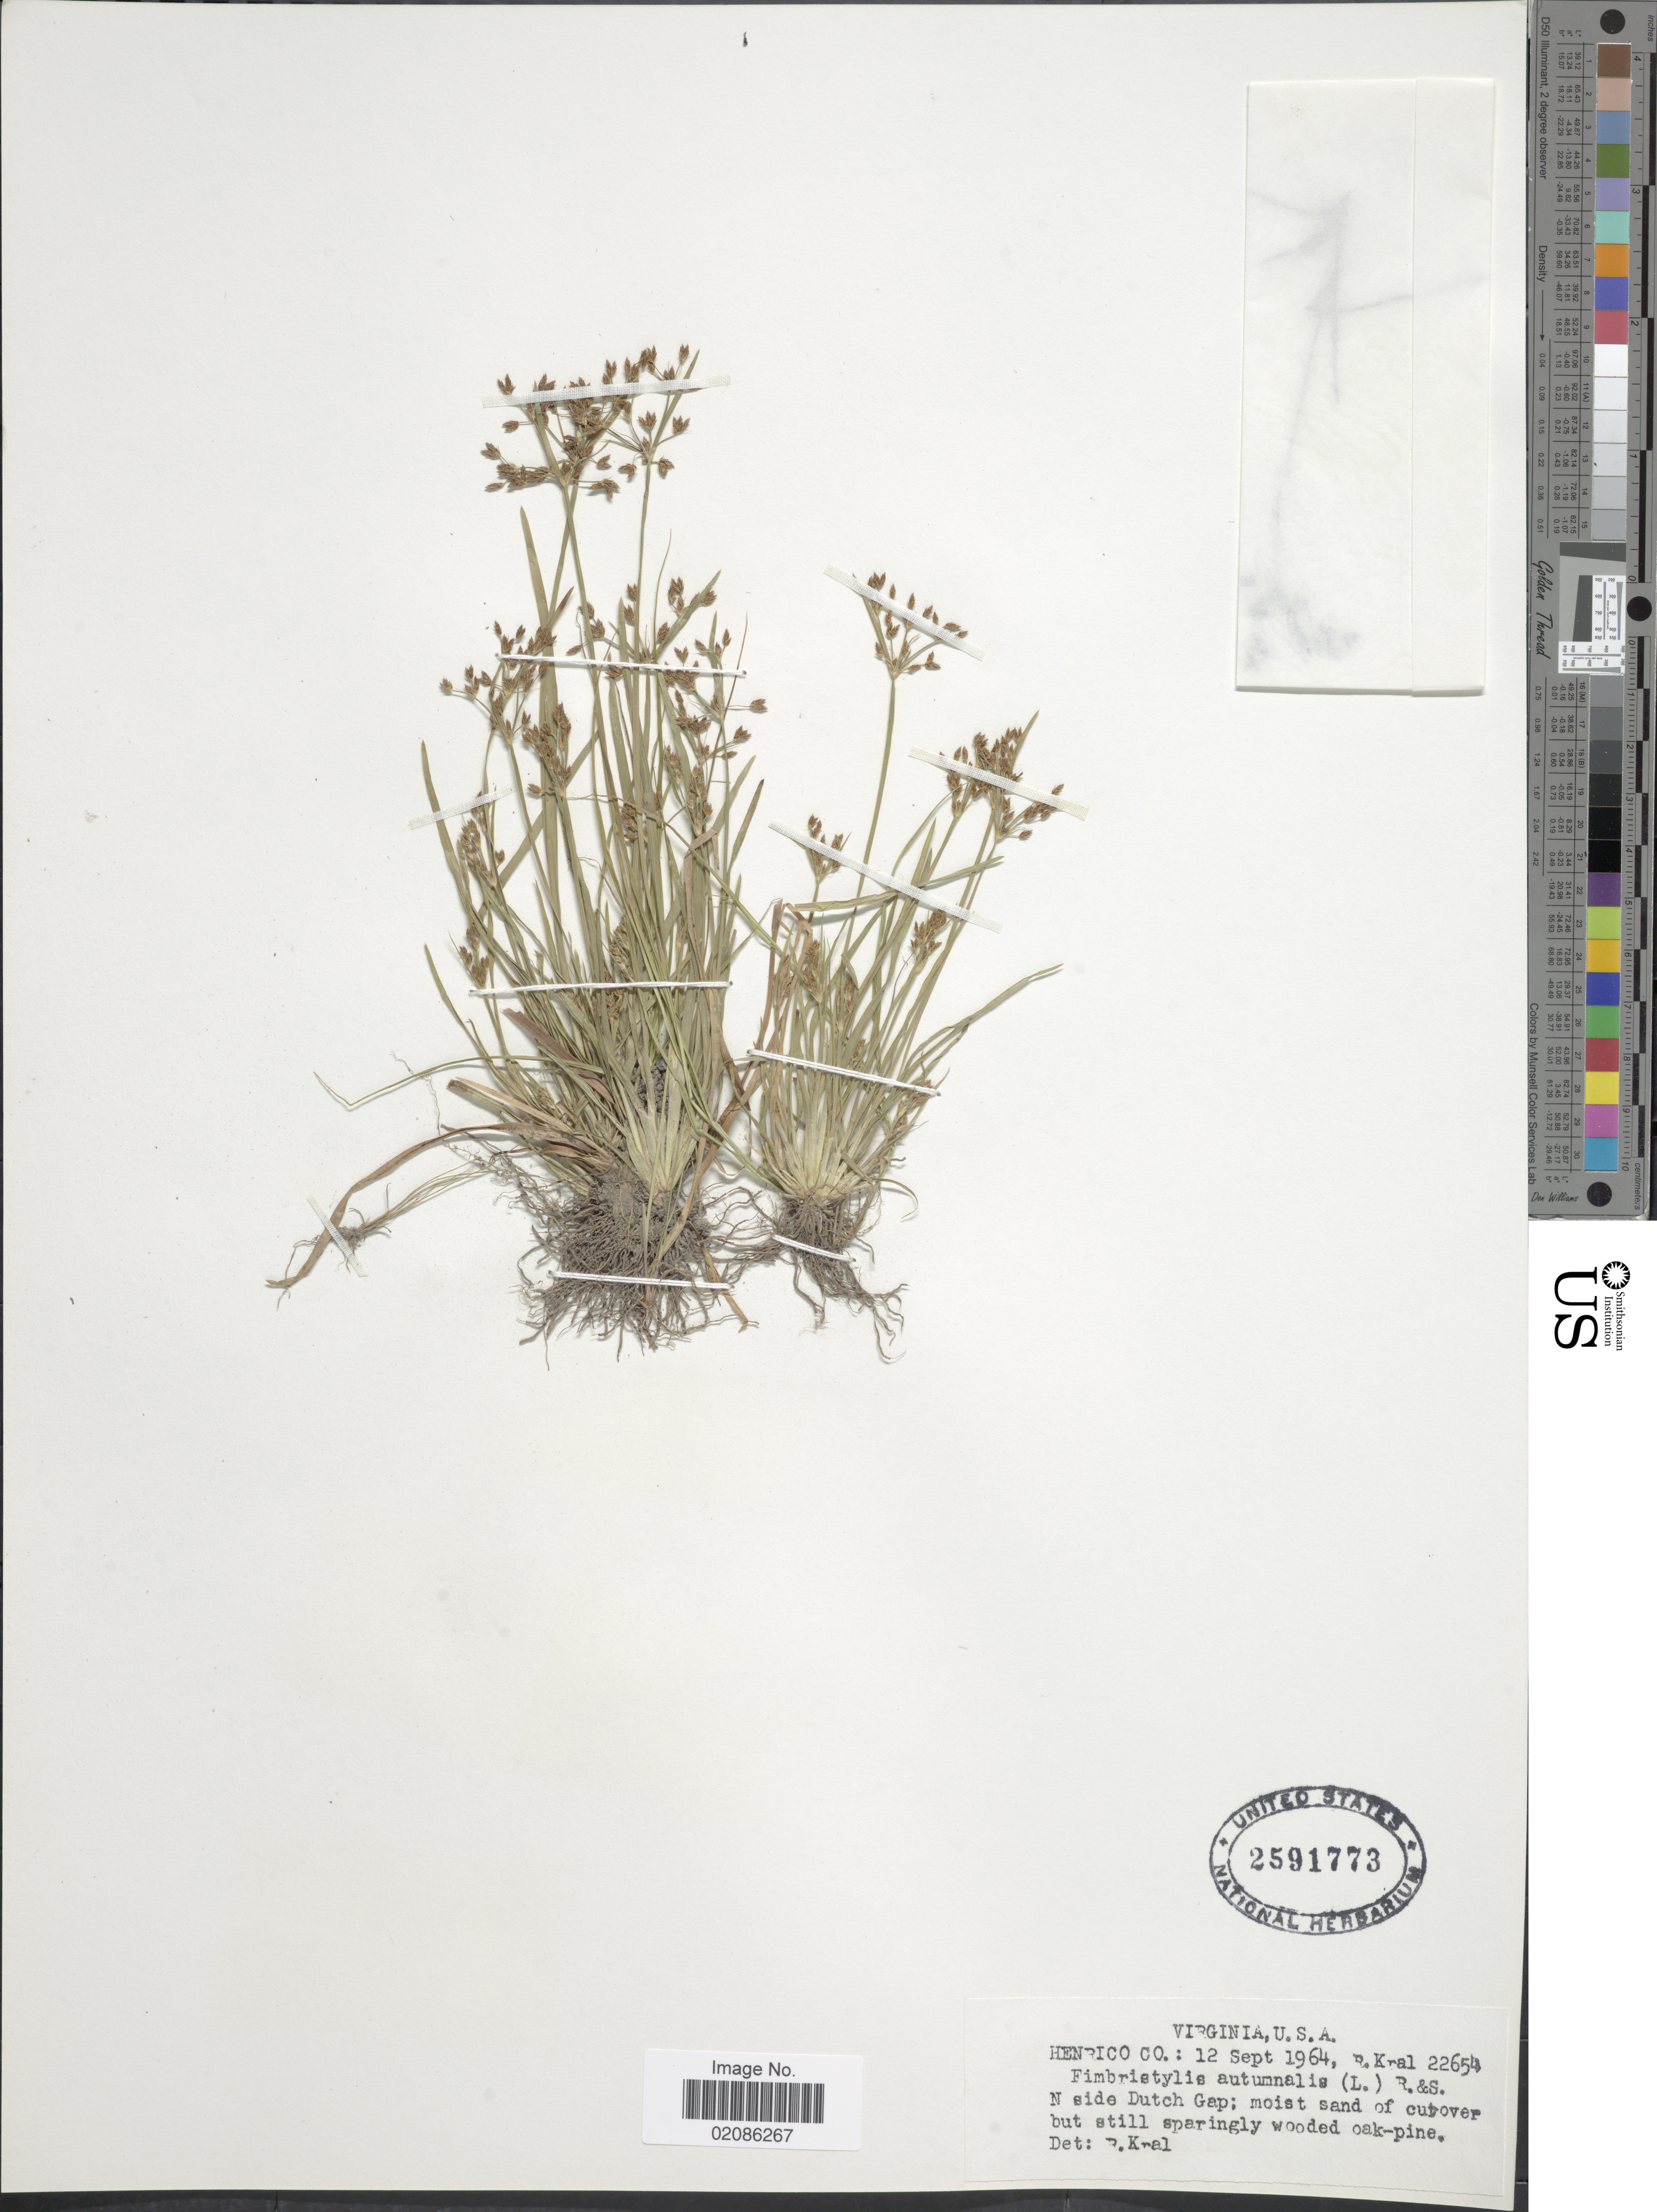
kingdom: Plantae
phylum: Tracheophyta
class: Liliopsida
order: Poales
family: Cyperaceae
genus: Fimbristylis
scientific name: Fimbristylis autumnalis (L.) Roem. & Schult.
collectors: R. Kral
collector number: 22654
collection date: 1964-09-12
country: United States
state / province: Virginia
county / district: Henrico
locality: N side Dutch Gap; moist sand of cut-over but still sparingly wooded oak-pine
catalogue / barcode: US 2591773